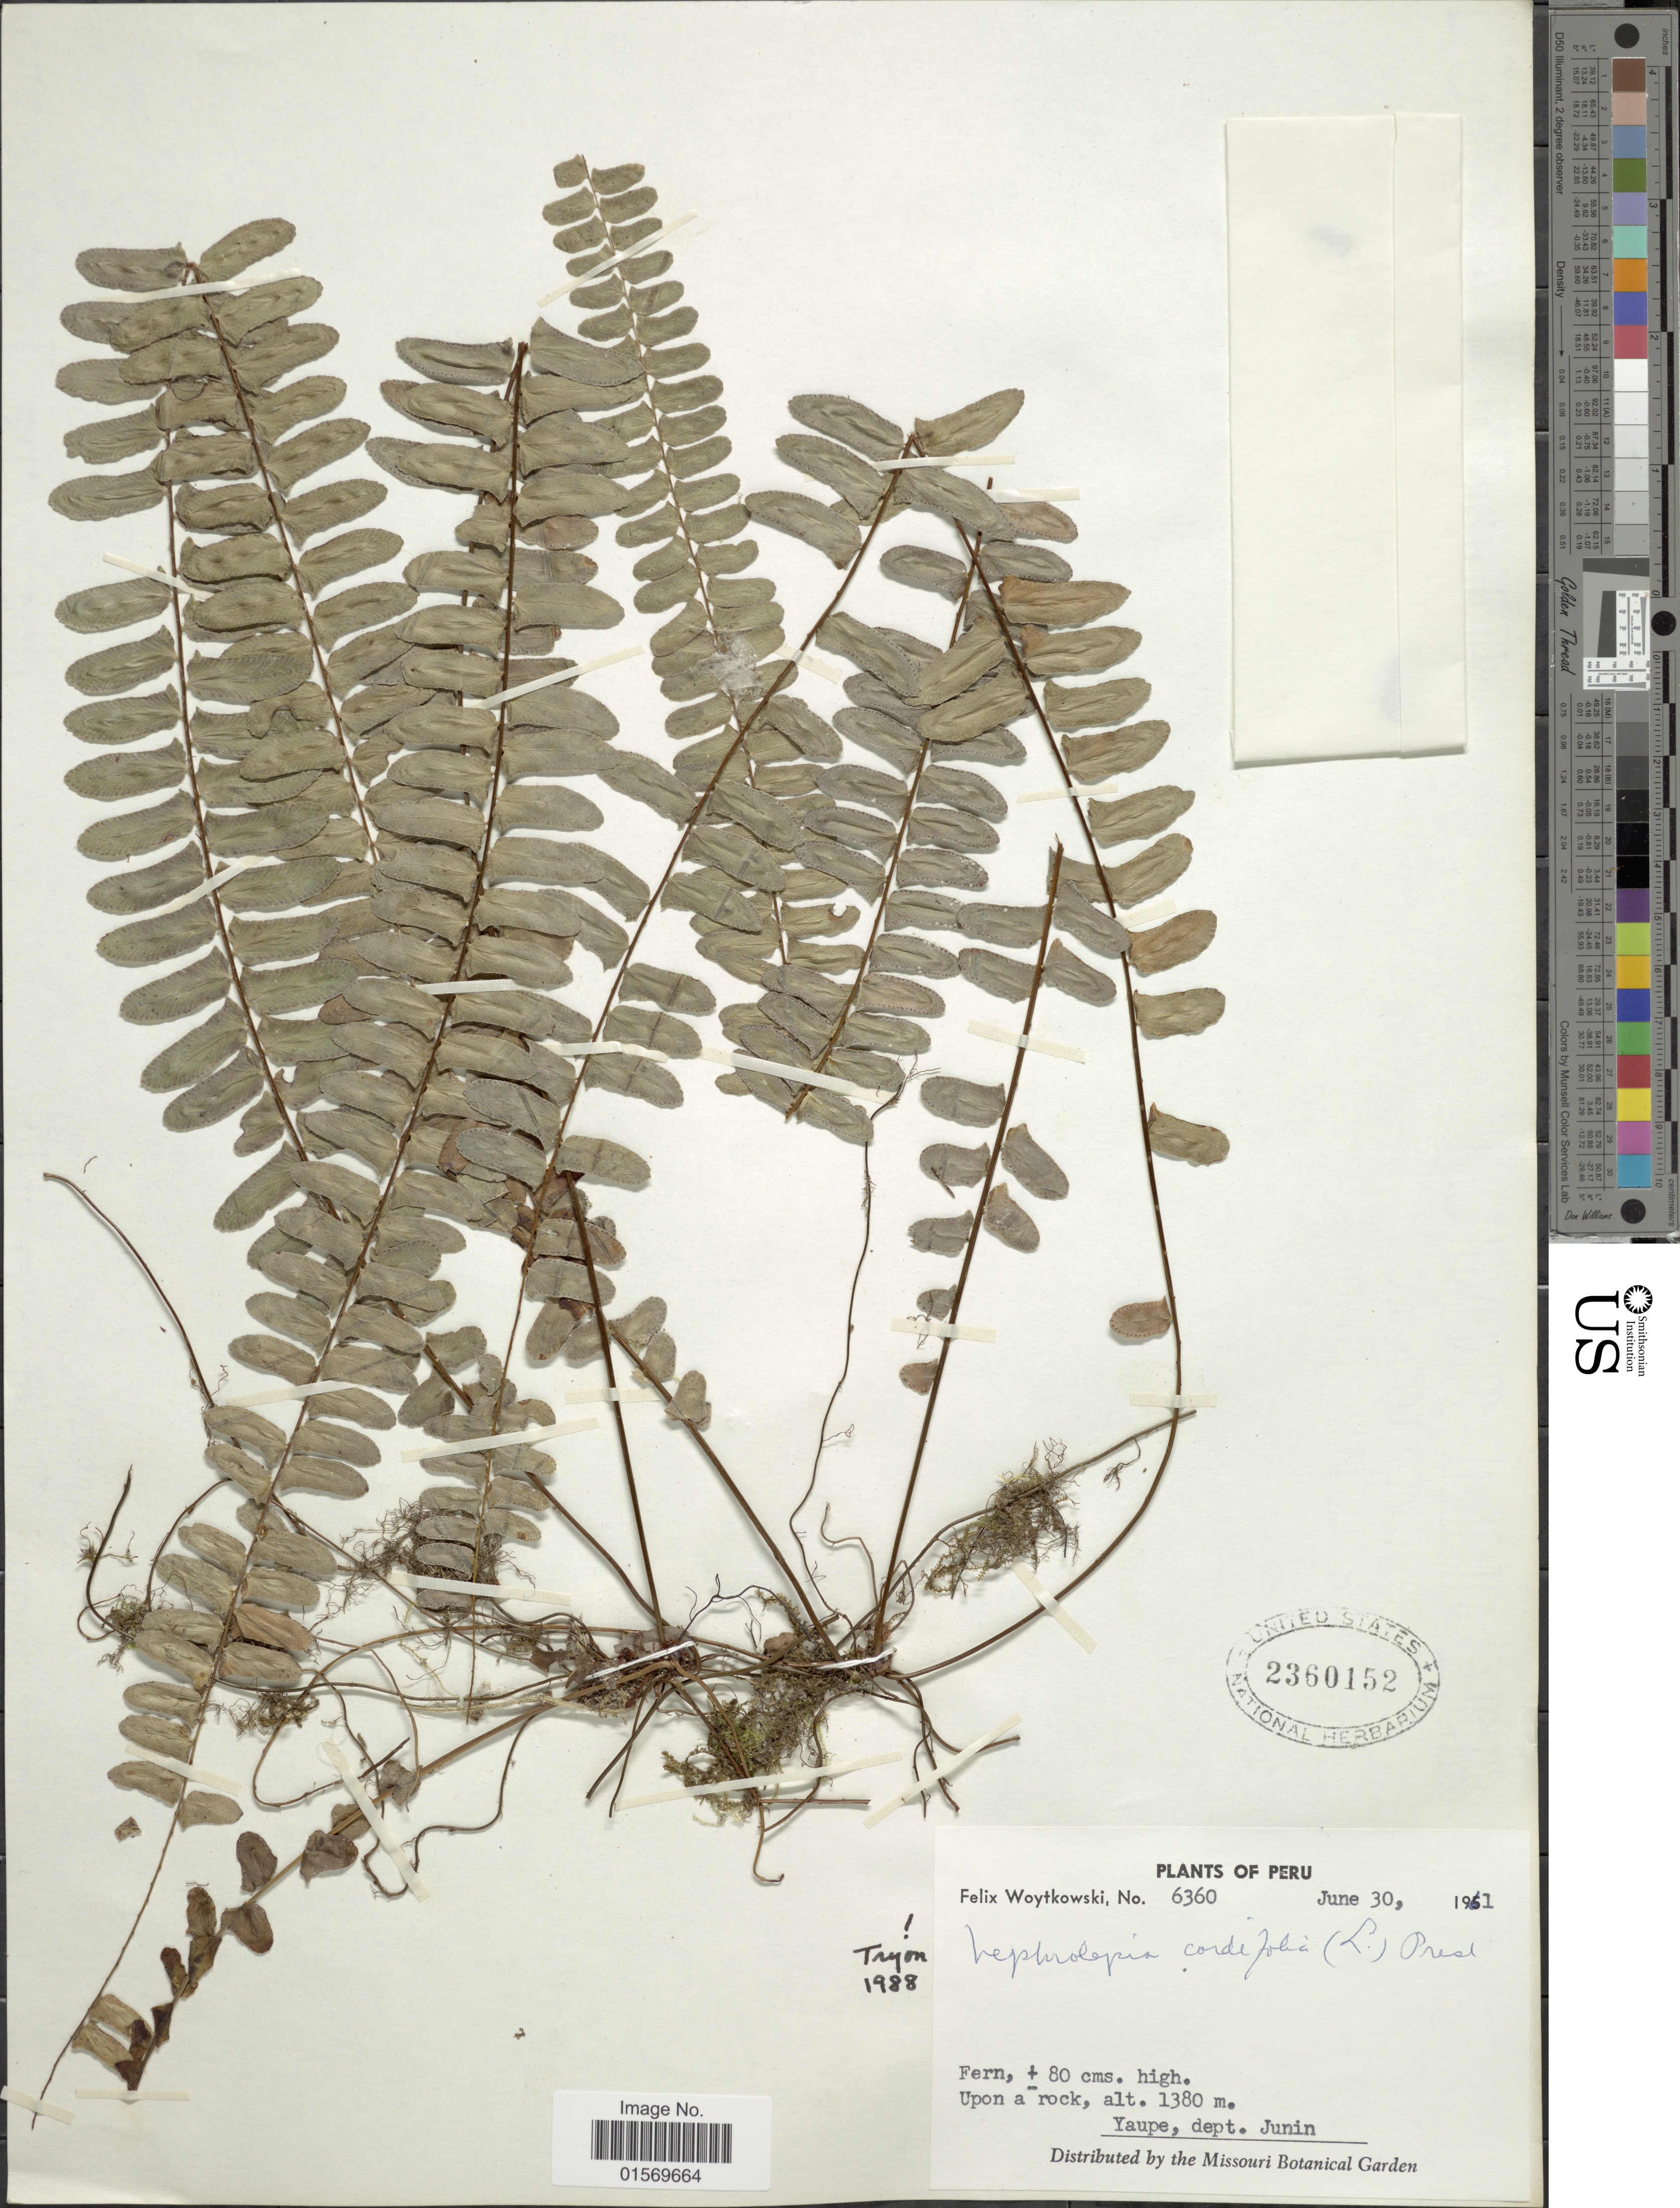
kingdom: Plantae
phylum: Tracheophyta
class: Polypodiopsida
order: Polypodiales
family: Nephrolepidaceae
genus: Nephrolepis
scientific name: Nephrolepis cordifolia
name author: (L.) C. Presl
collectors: F. Woytkowski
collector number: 6360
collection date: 1961-06-30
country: Peru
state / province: Junín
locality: Upon a rock, Yaupe.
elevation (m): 1380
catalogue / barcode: US 2360152